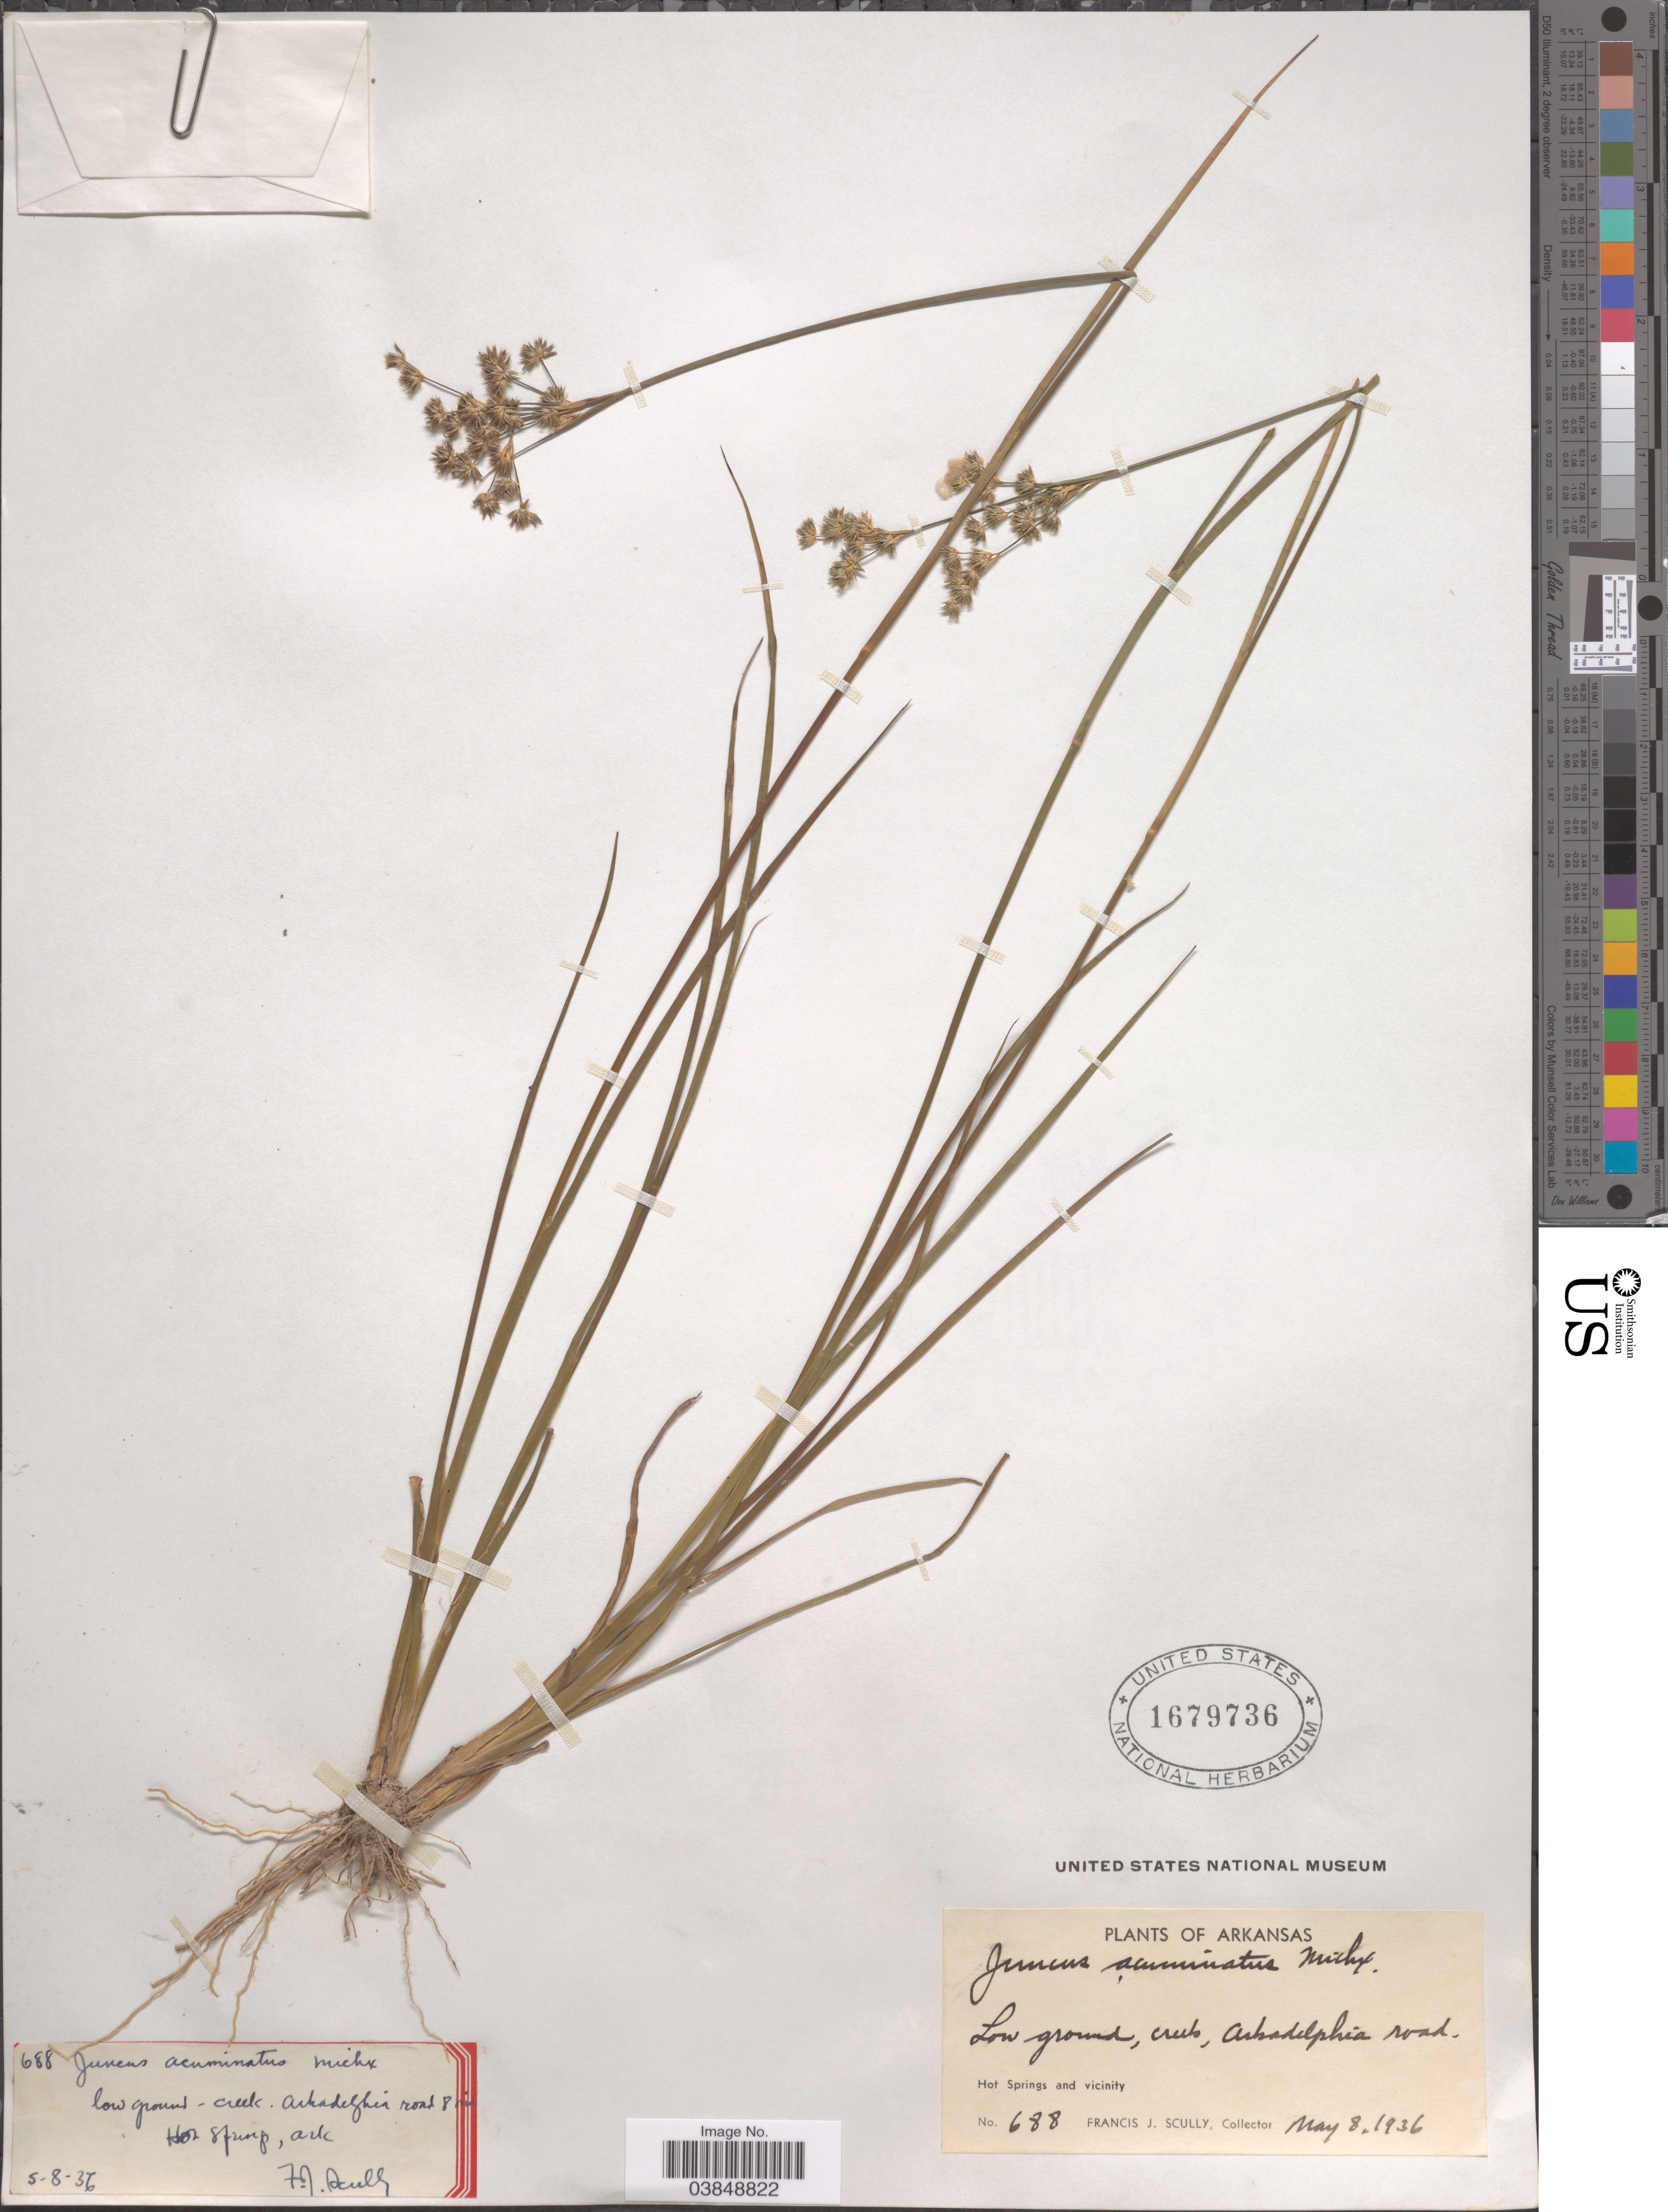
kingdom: Plantae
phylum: Tracheophyta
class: Liliopsida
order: Poales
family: Juncaceae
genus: Juncus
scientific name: Juncus acuminatus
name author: Michx.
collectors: F. J. Scully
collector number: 688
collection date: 1936-05-08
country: United States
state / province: Arkansas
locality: Arkadelphia road 8 [illegible text]. Hot Springs and vicinity.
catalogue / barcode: US 1679736